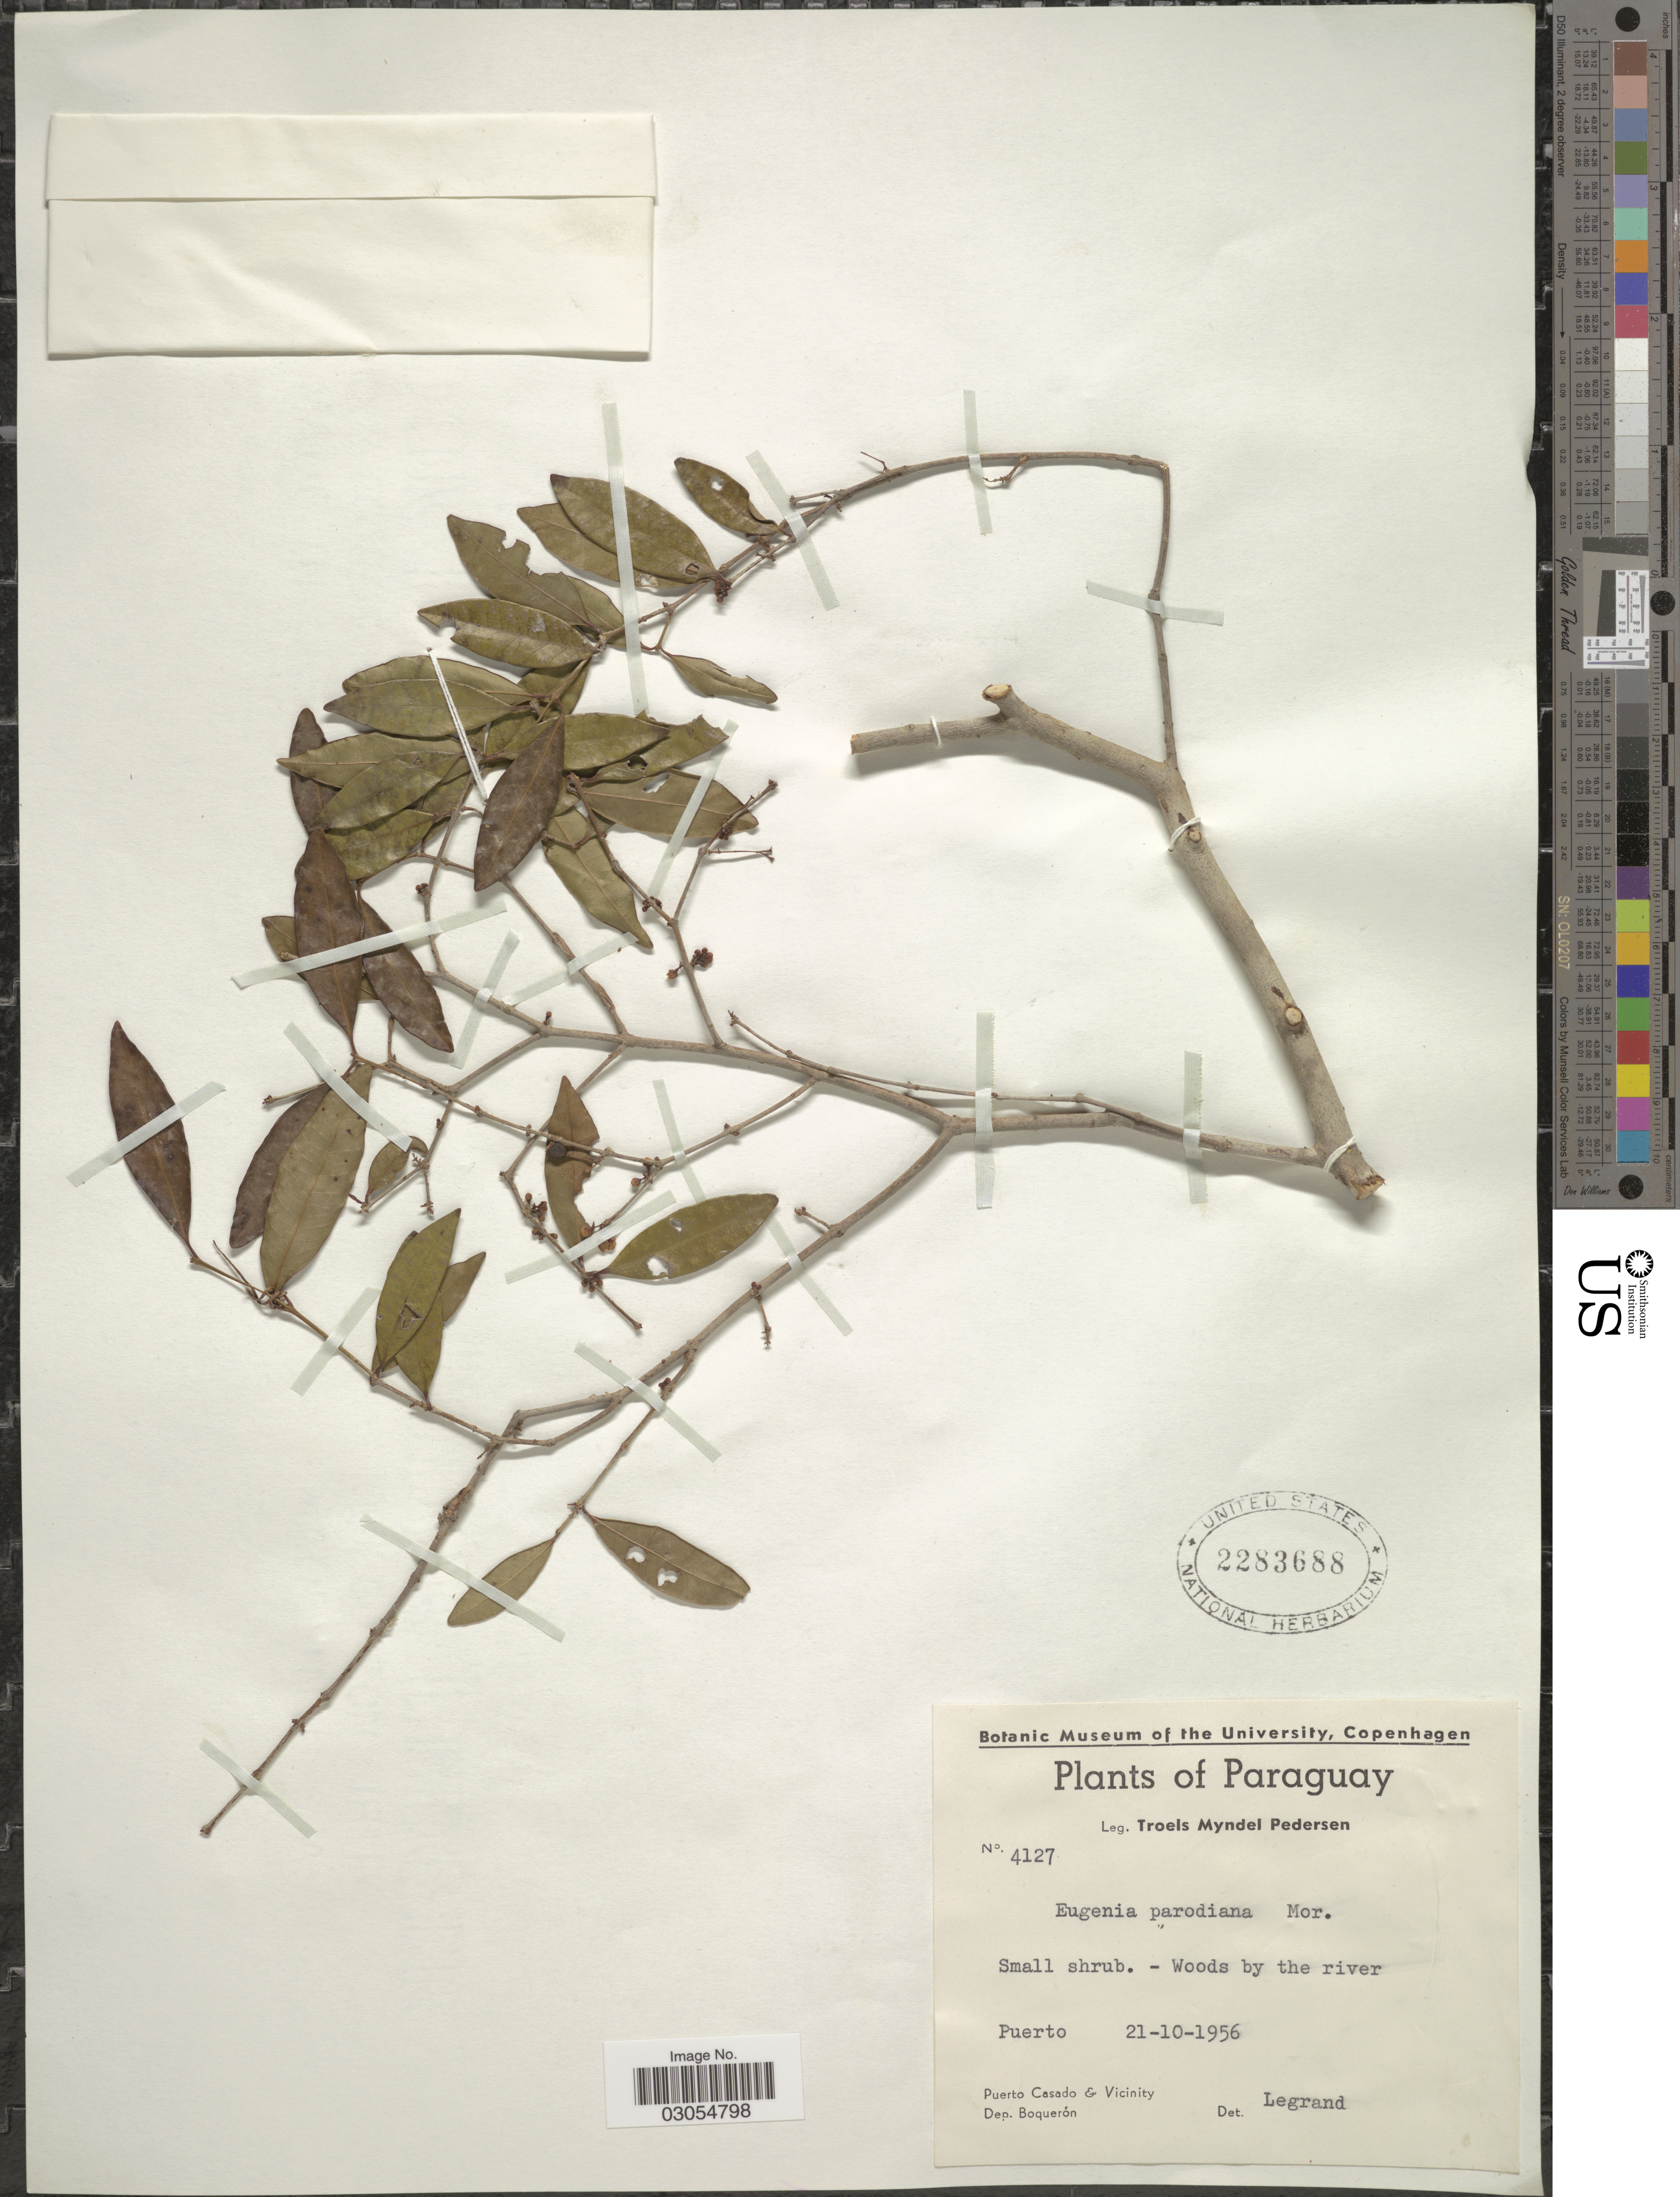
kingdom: Plantae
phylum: Tracheophyta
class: Magnoliopsida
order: Myrtales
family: Myrtaceae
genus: Eugenia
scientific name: Eugenia egensis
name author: DC.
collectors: T. Pederson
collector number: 4127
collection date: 1956-10-21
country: Paraguay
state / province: Boqueron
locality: Puerto. Puerto Casado & Vicinity. Dep. Boquerón.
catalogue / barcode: US 2283688